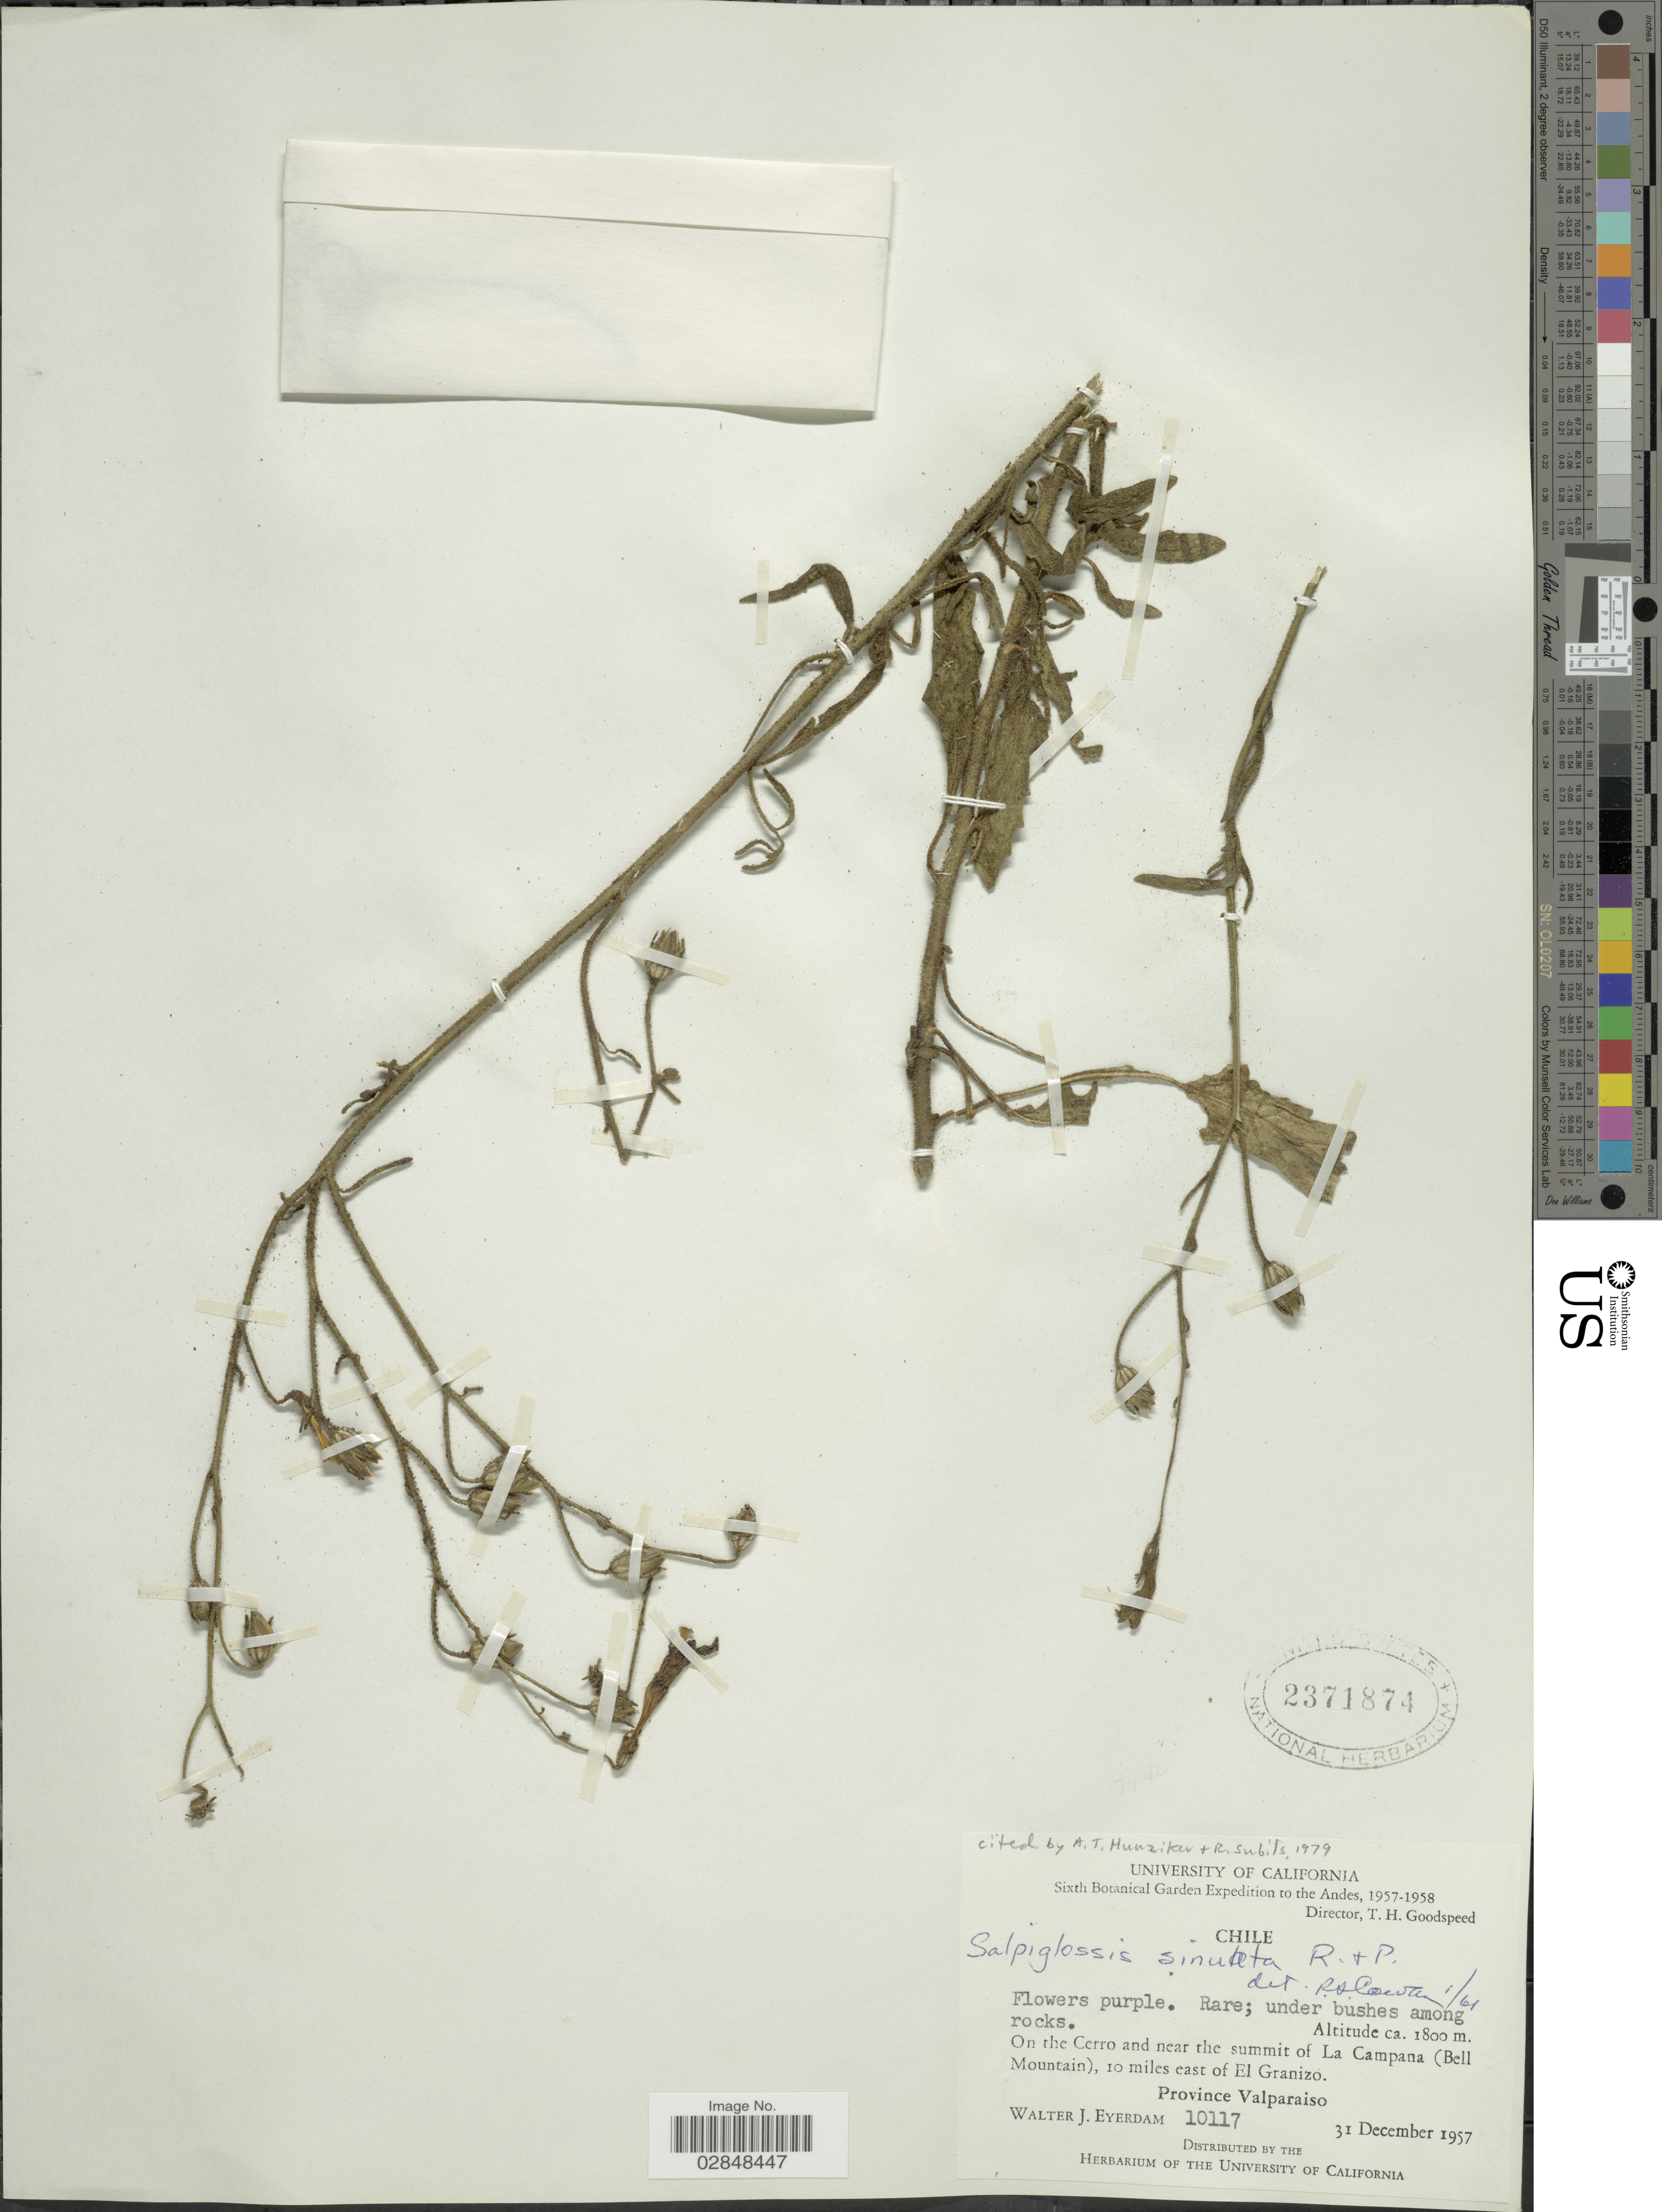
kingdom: Plantae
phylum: Tracheophyta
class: Magnoliopsida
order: Solanales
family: Solanaceae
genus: Salpiglossis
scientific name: Salpiglossis sinuata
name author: Ruiz & Pav.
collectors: W. J. Eyerdam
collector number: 10117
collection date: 1957-12-31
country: Chile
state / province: Valparaíso (V)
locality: On the Cerro and near the summit of La Campana (Bell Mountain), 10 miles east of El Granizo.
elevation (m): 1800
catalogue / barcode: US 2371874